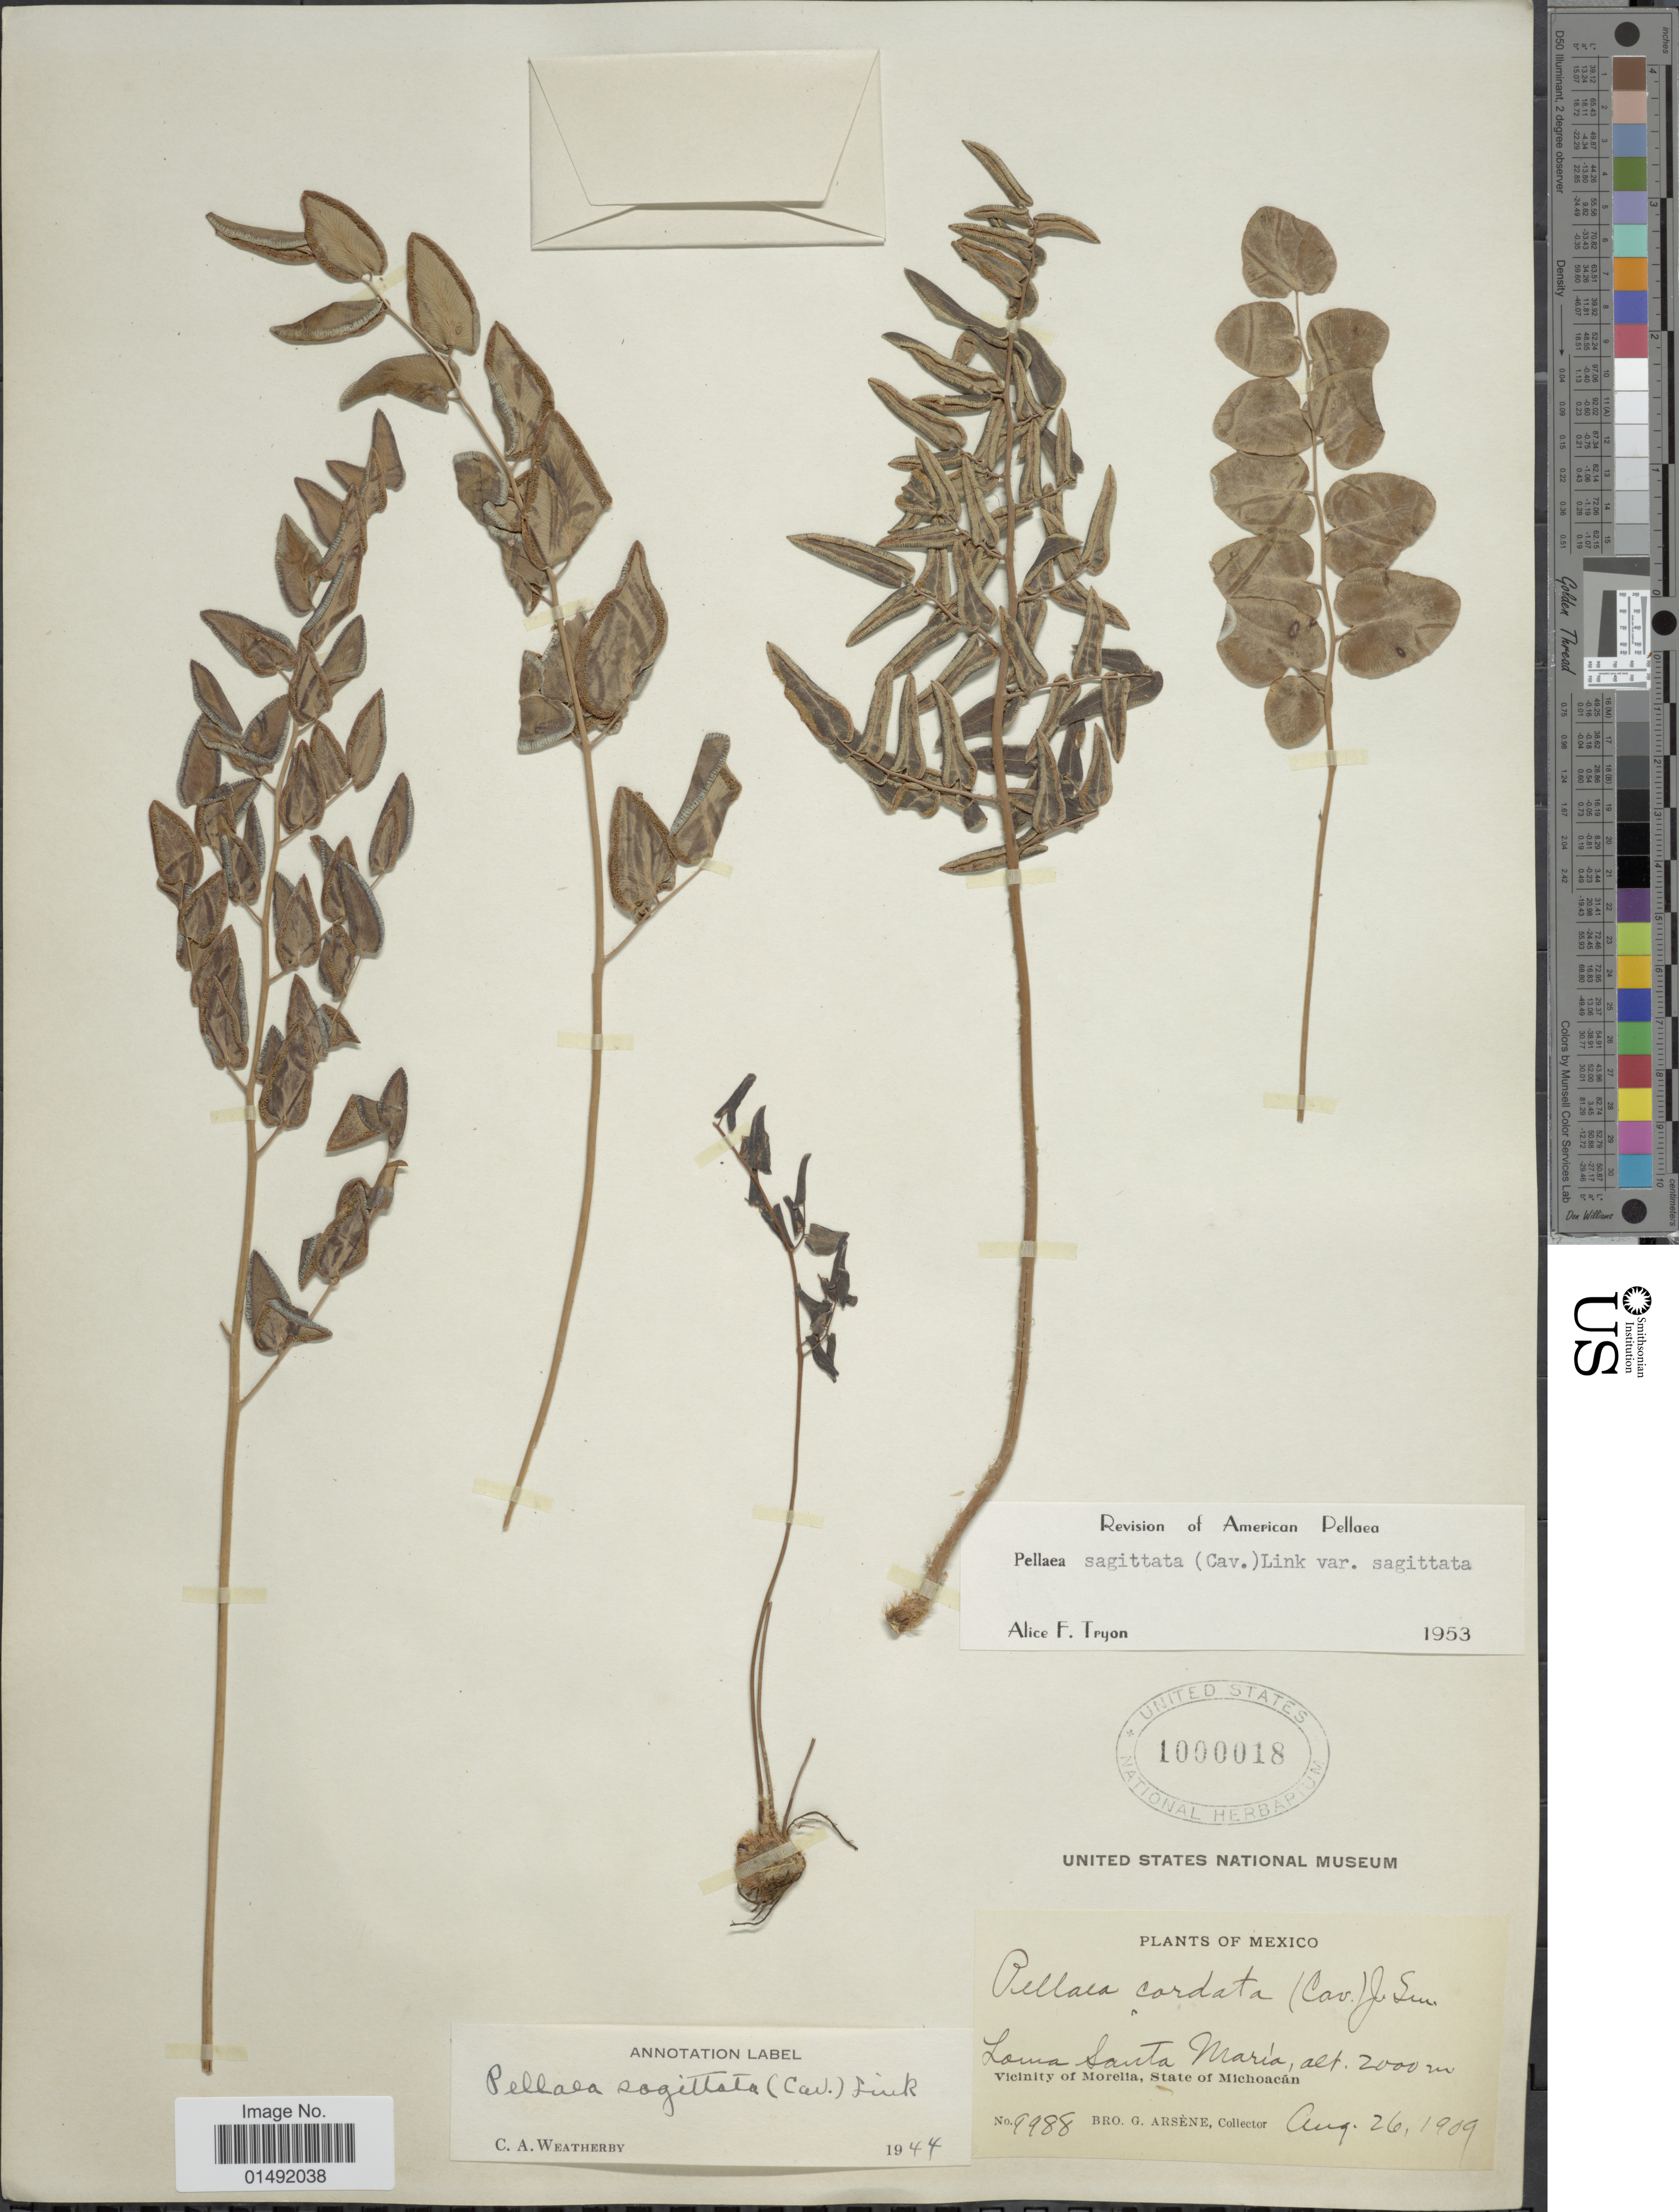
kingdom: Plantae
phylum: Tracheophyta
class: Polypodiopsida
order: Polypodiales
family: Pteridaceae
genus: Pellaea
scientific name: Pellaea sagittata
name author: (Cav.) Link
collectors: Bro. G. Arsène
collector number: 9988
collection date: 1909-08-26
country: Mexico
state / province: Michoacán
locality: Loma Santa María, Vicinity of Morelia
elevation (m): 2000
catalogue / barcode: US 1000018